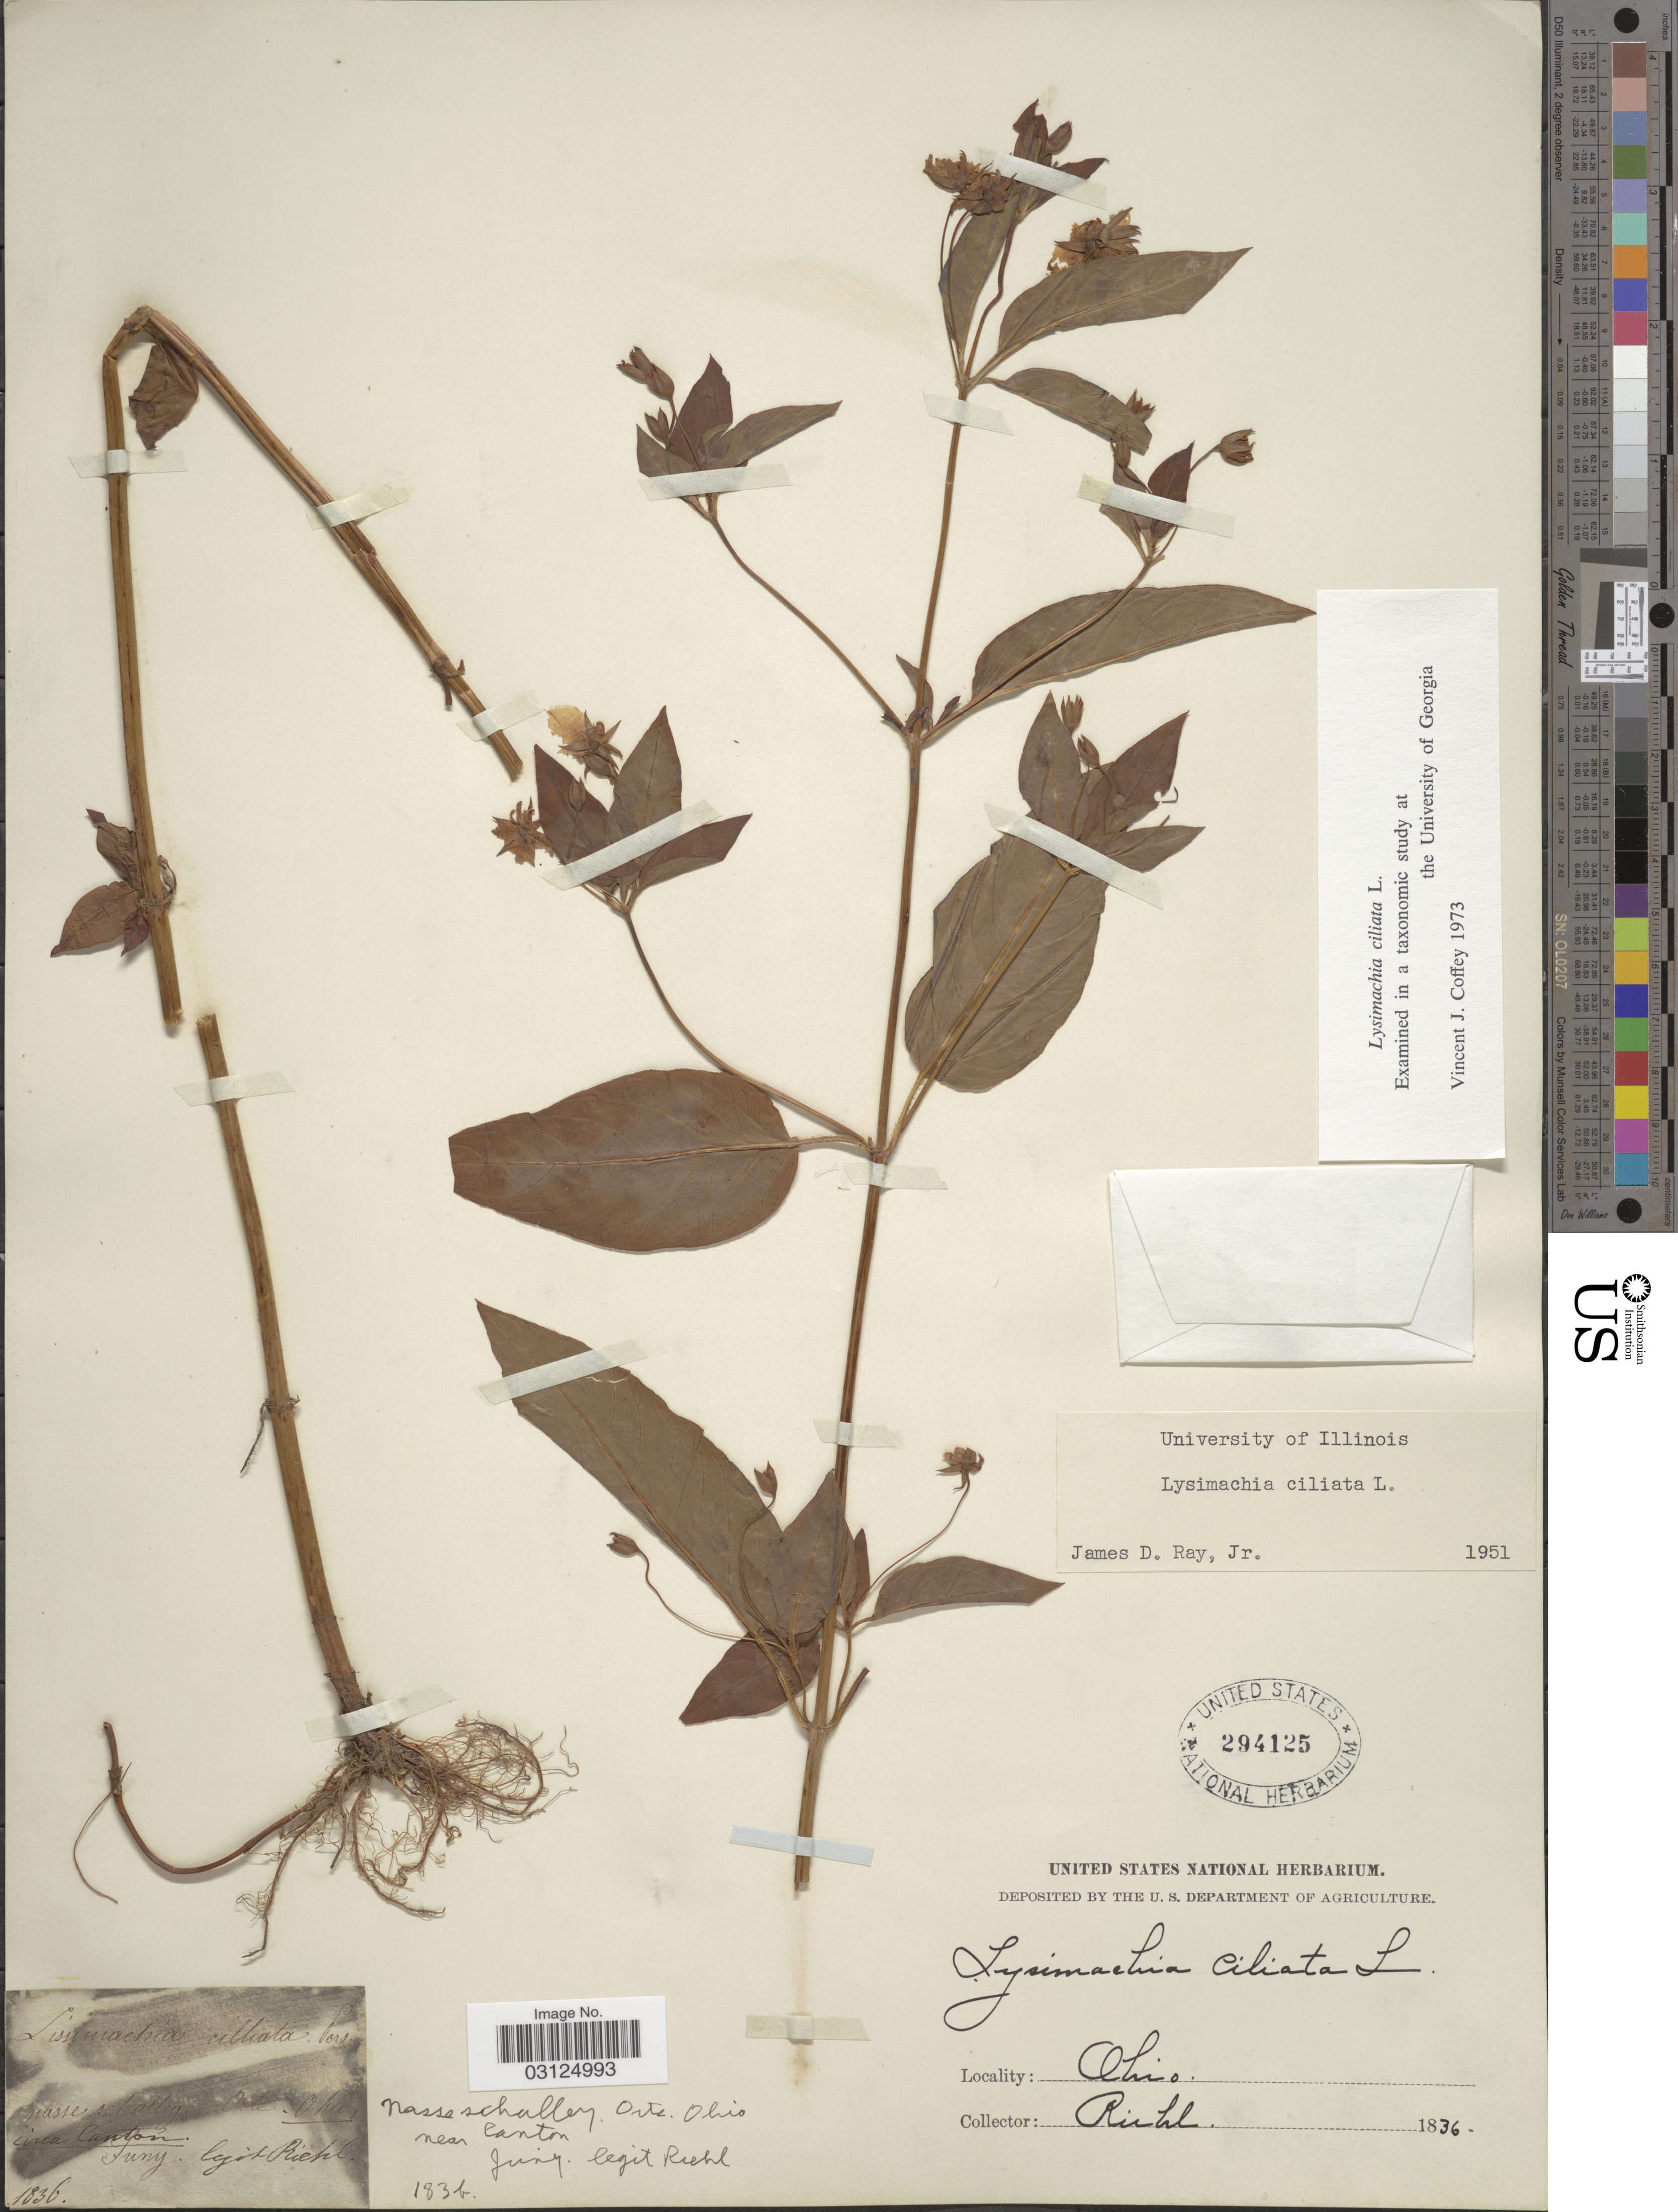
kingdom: Plantae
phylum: Tracheophyta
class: Magnoliopsida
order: Ericales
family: Primulaceae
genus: Lysimachia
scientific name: Lysimachia ciliata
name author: L.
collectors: Riehl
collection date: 1835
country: United States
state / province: Ohio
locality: Near Canton Juny.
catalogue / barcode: US 294125